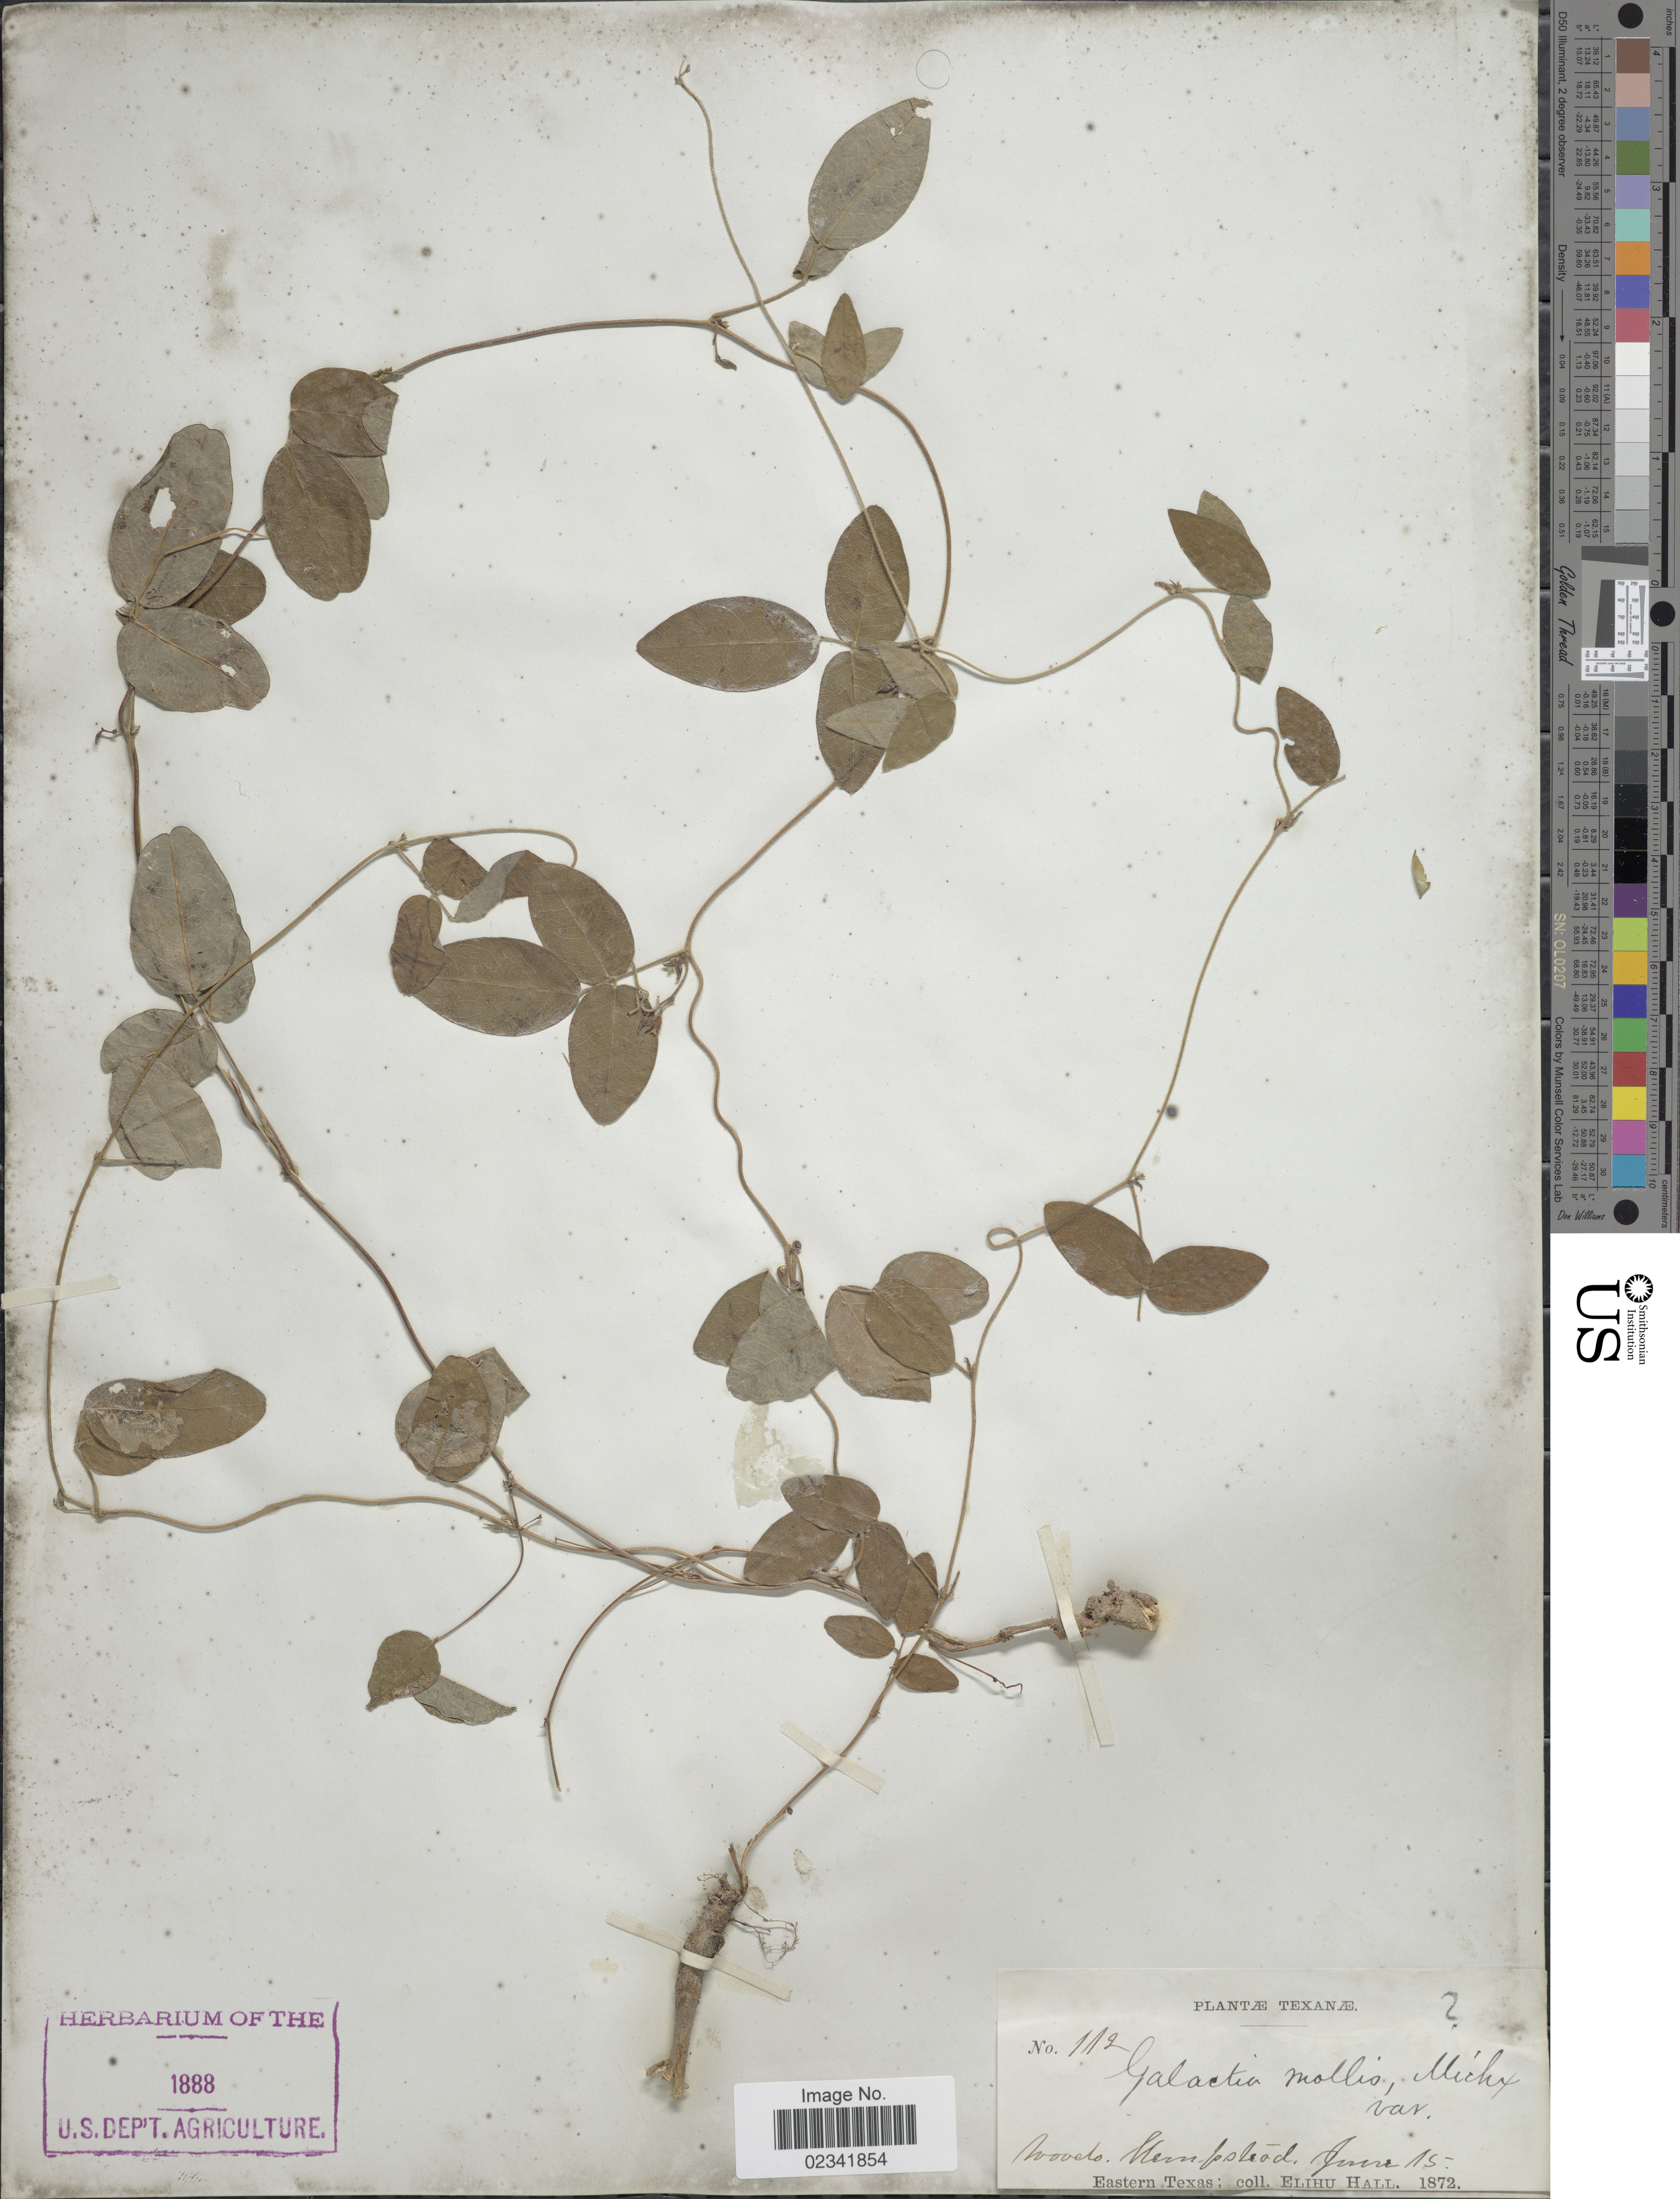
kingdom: Plantae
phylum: Tracheophyta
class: Magnoliopsida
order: Fabales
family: Fabaceae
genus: Galactia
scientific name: Galactia volubilis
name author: (L.) Britton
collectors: E. Hall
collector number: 112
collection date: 1872-06-15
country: United States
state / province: Texas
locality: Eastern Texas